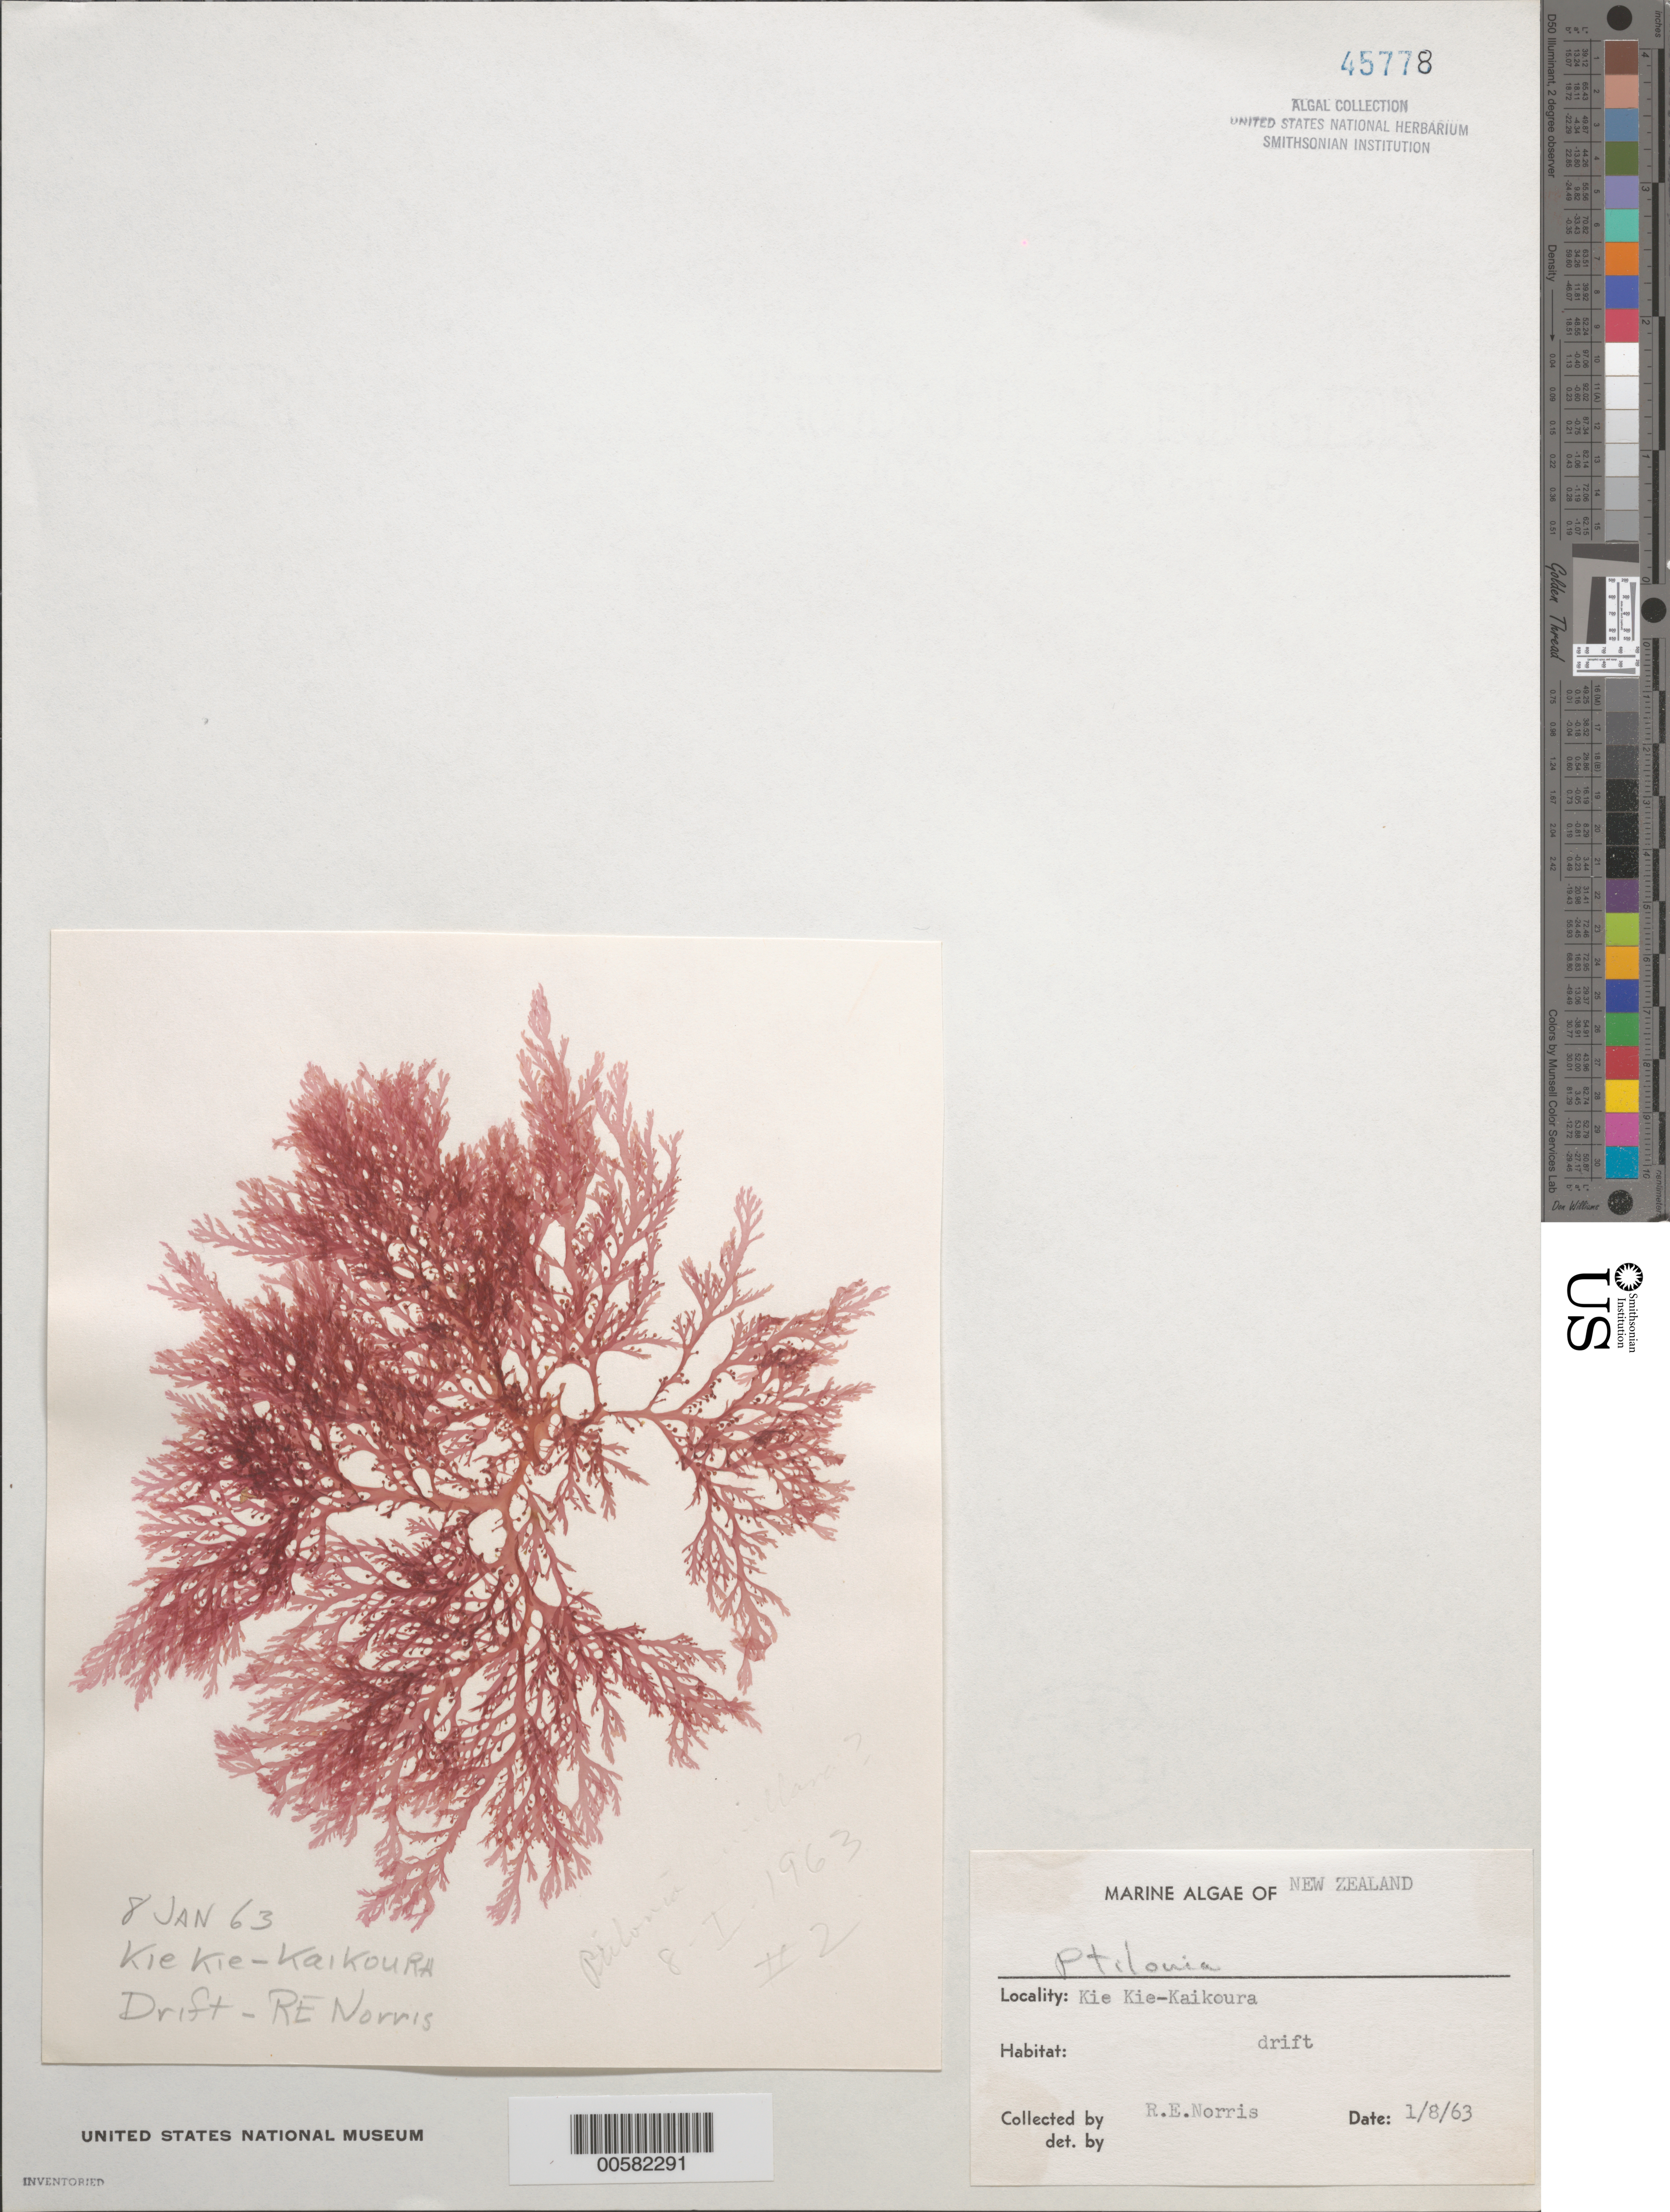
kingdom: Plantae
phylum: Rhodophyta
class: Florideophyceae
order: Bonnemaisoniales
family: Bonnemaisoniaceae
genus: Ptilonia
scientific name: Ptilonia sp.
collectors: R. E. Norris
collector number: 2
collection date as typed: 08 Jan 1963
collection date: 1963-01-08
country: New Zealand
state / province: Canterbury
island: South Island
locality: Kie Kie-Kaikoura Coast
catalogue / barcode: US 45778